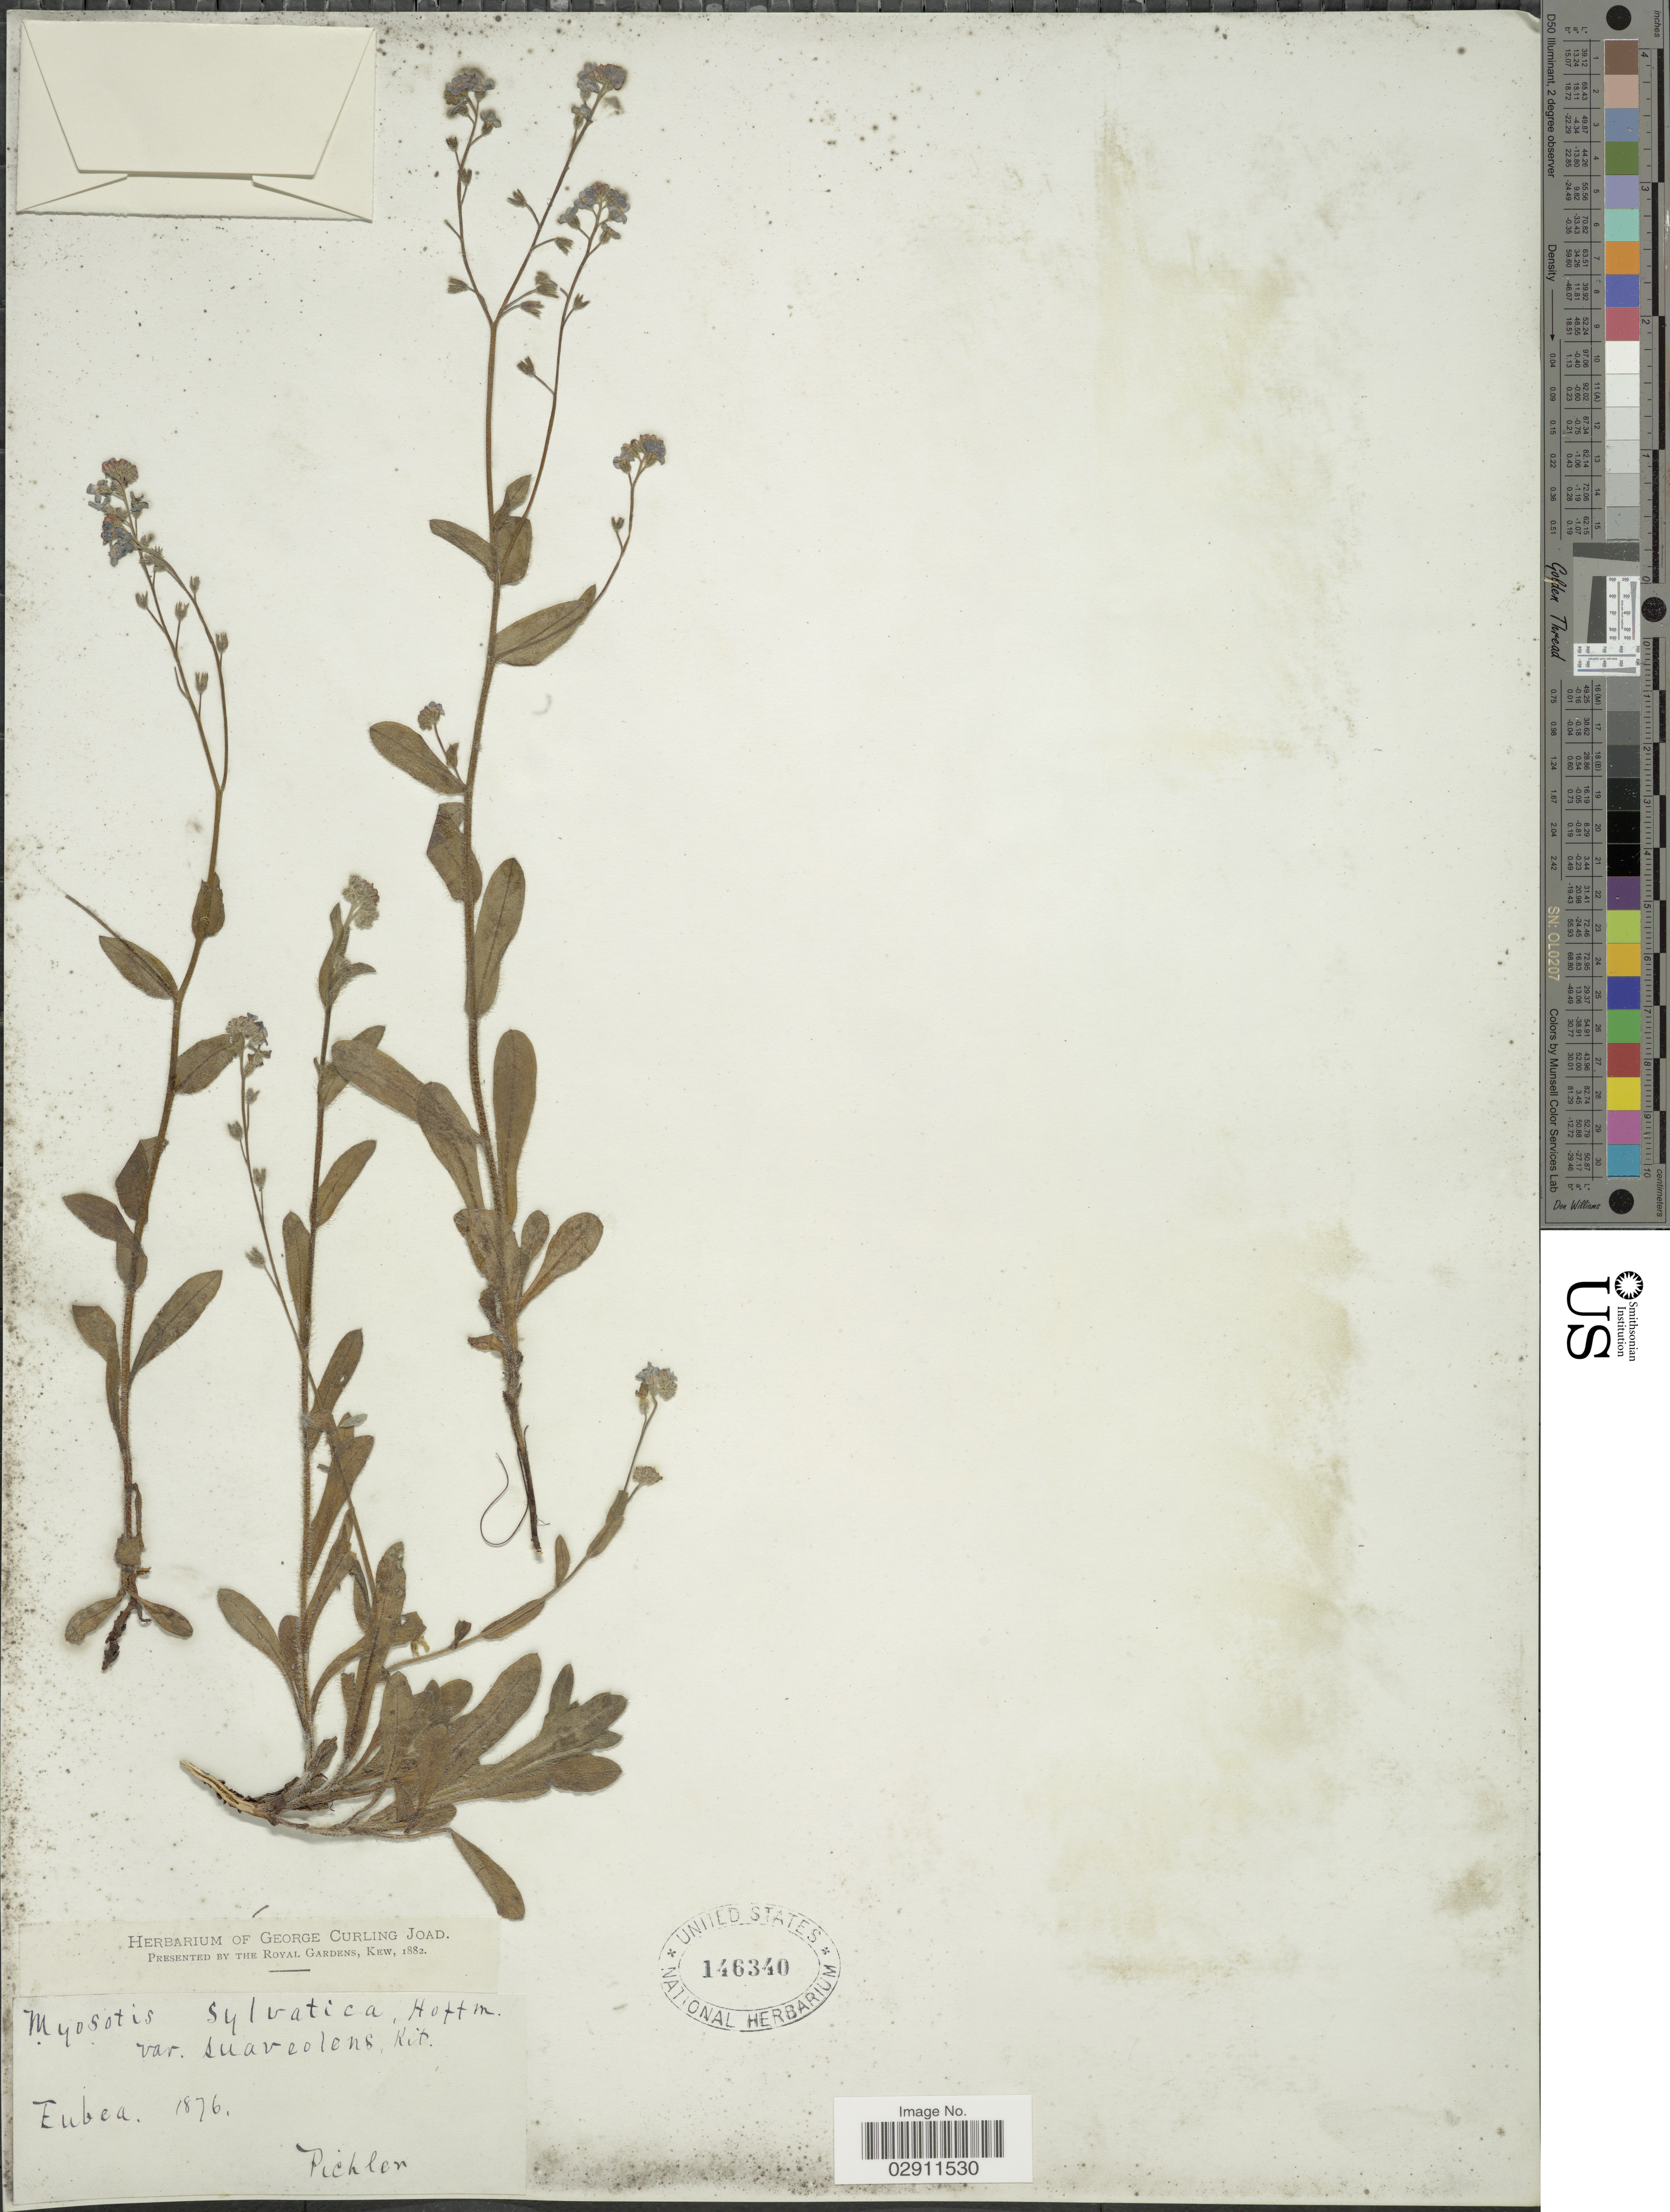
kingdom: Plantae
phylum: Tracheophyta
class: Magnoliopsida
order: Boraginales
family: Boraginaceae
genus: Myosotis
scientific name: Myosotis suaveolens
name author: Auct.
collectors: Pichler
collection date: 1876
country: Greece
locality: Eubea.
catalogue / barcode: US 146340